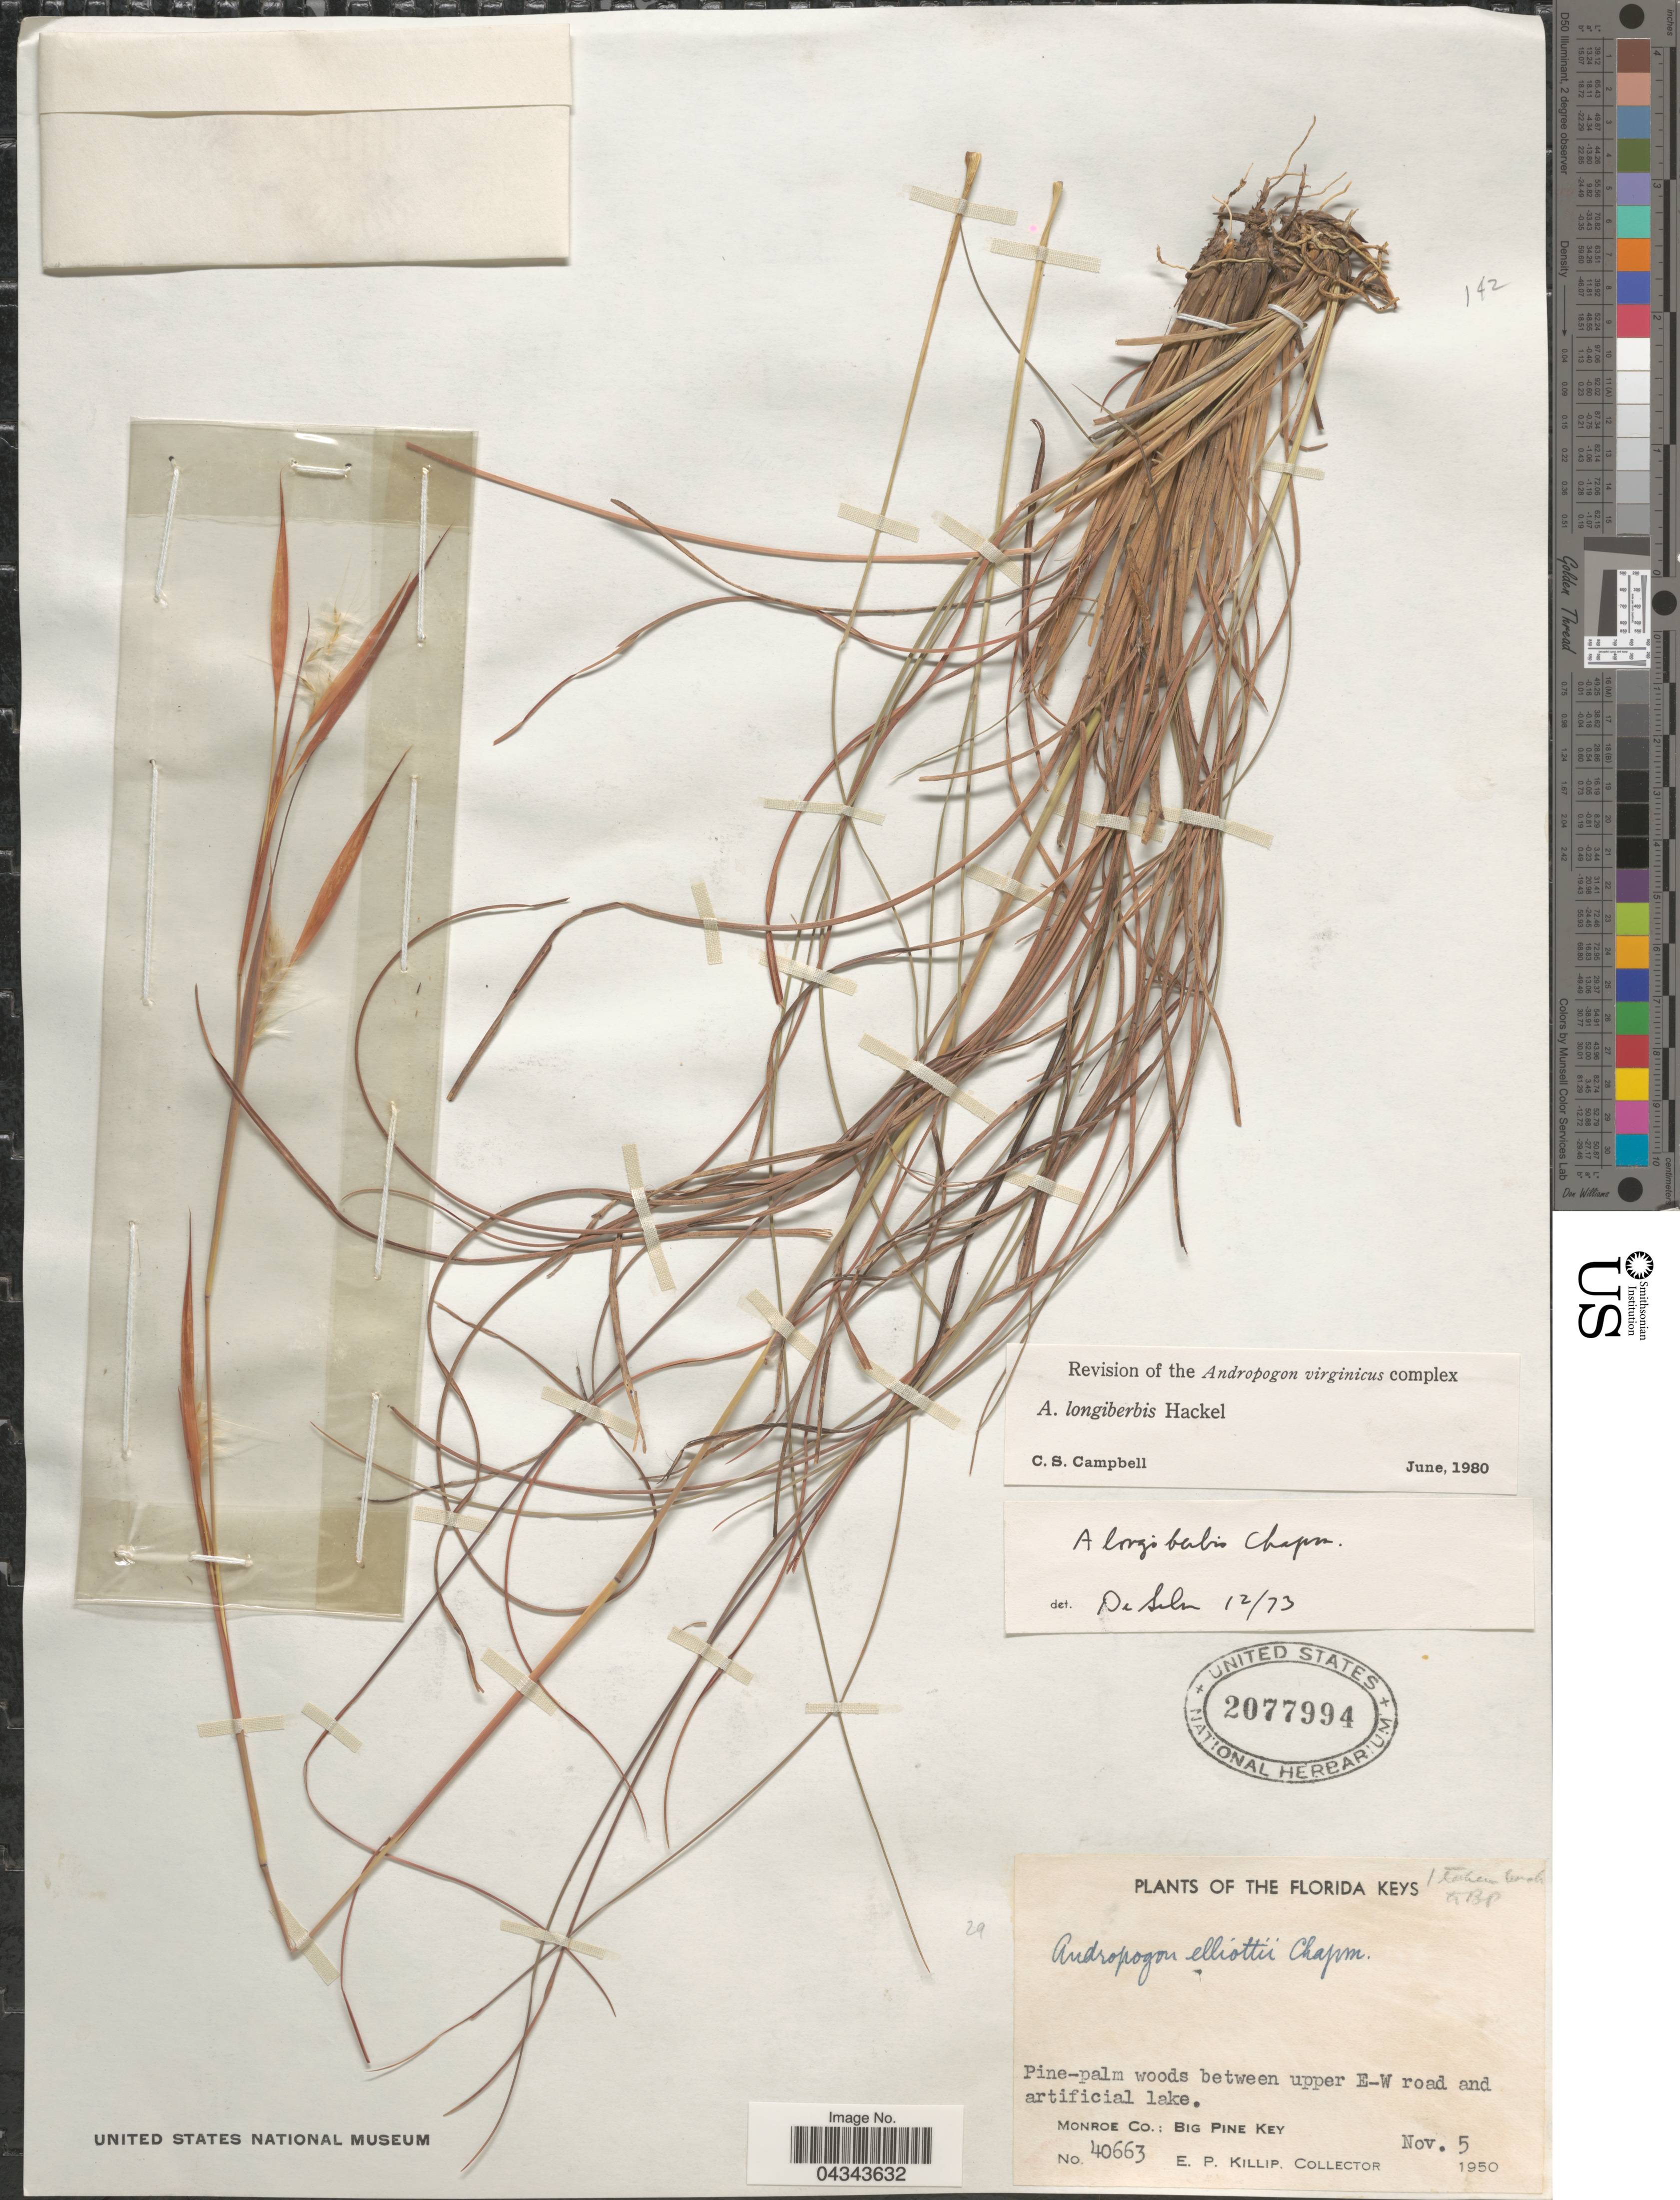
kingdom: Plantae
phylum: Tracheophyta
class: Liliopsida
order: Poales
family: Poaceae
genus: Andropogon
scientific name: Andropogon longiberbis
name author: Hack.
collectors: E. P. Killip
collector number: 40663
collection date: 1950-11-05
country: United States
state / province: Florida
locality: The Florida Keys. Pine-palm woods between upper E-W road and artificial lake. Monroe Co.: Big Pine Key.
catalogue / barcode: US 2077994